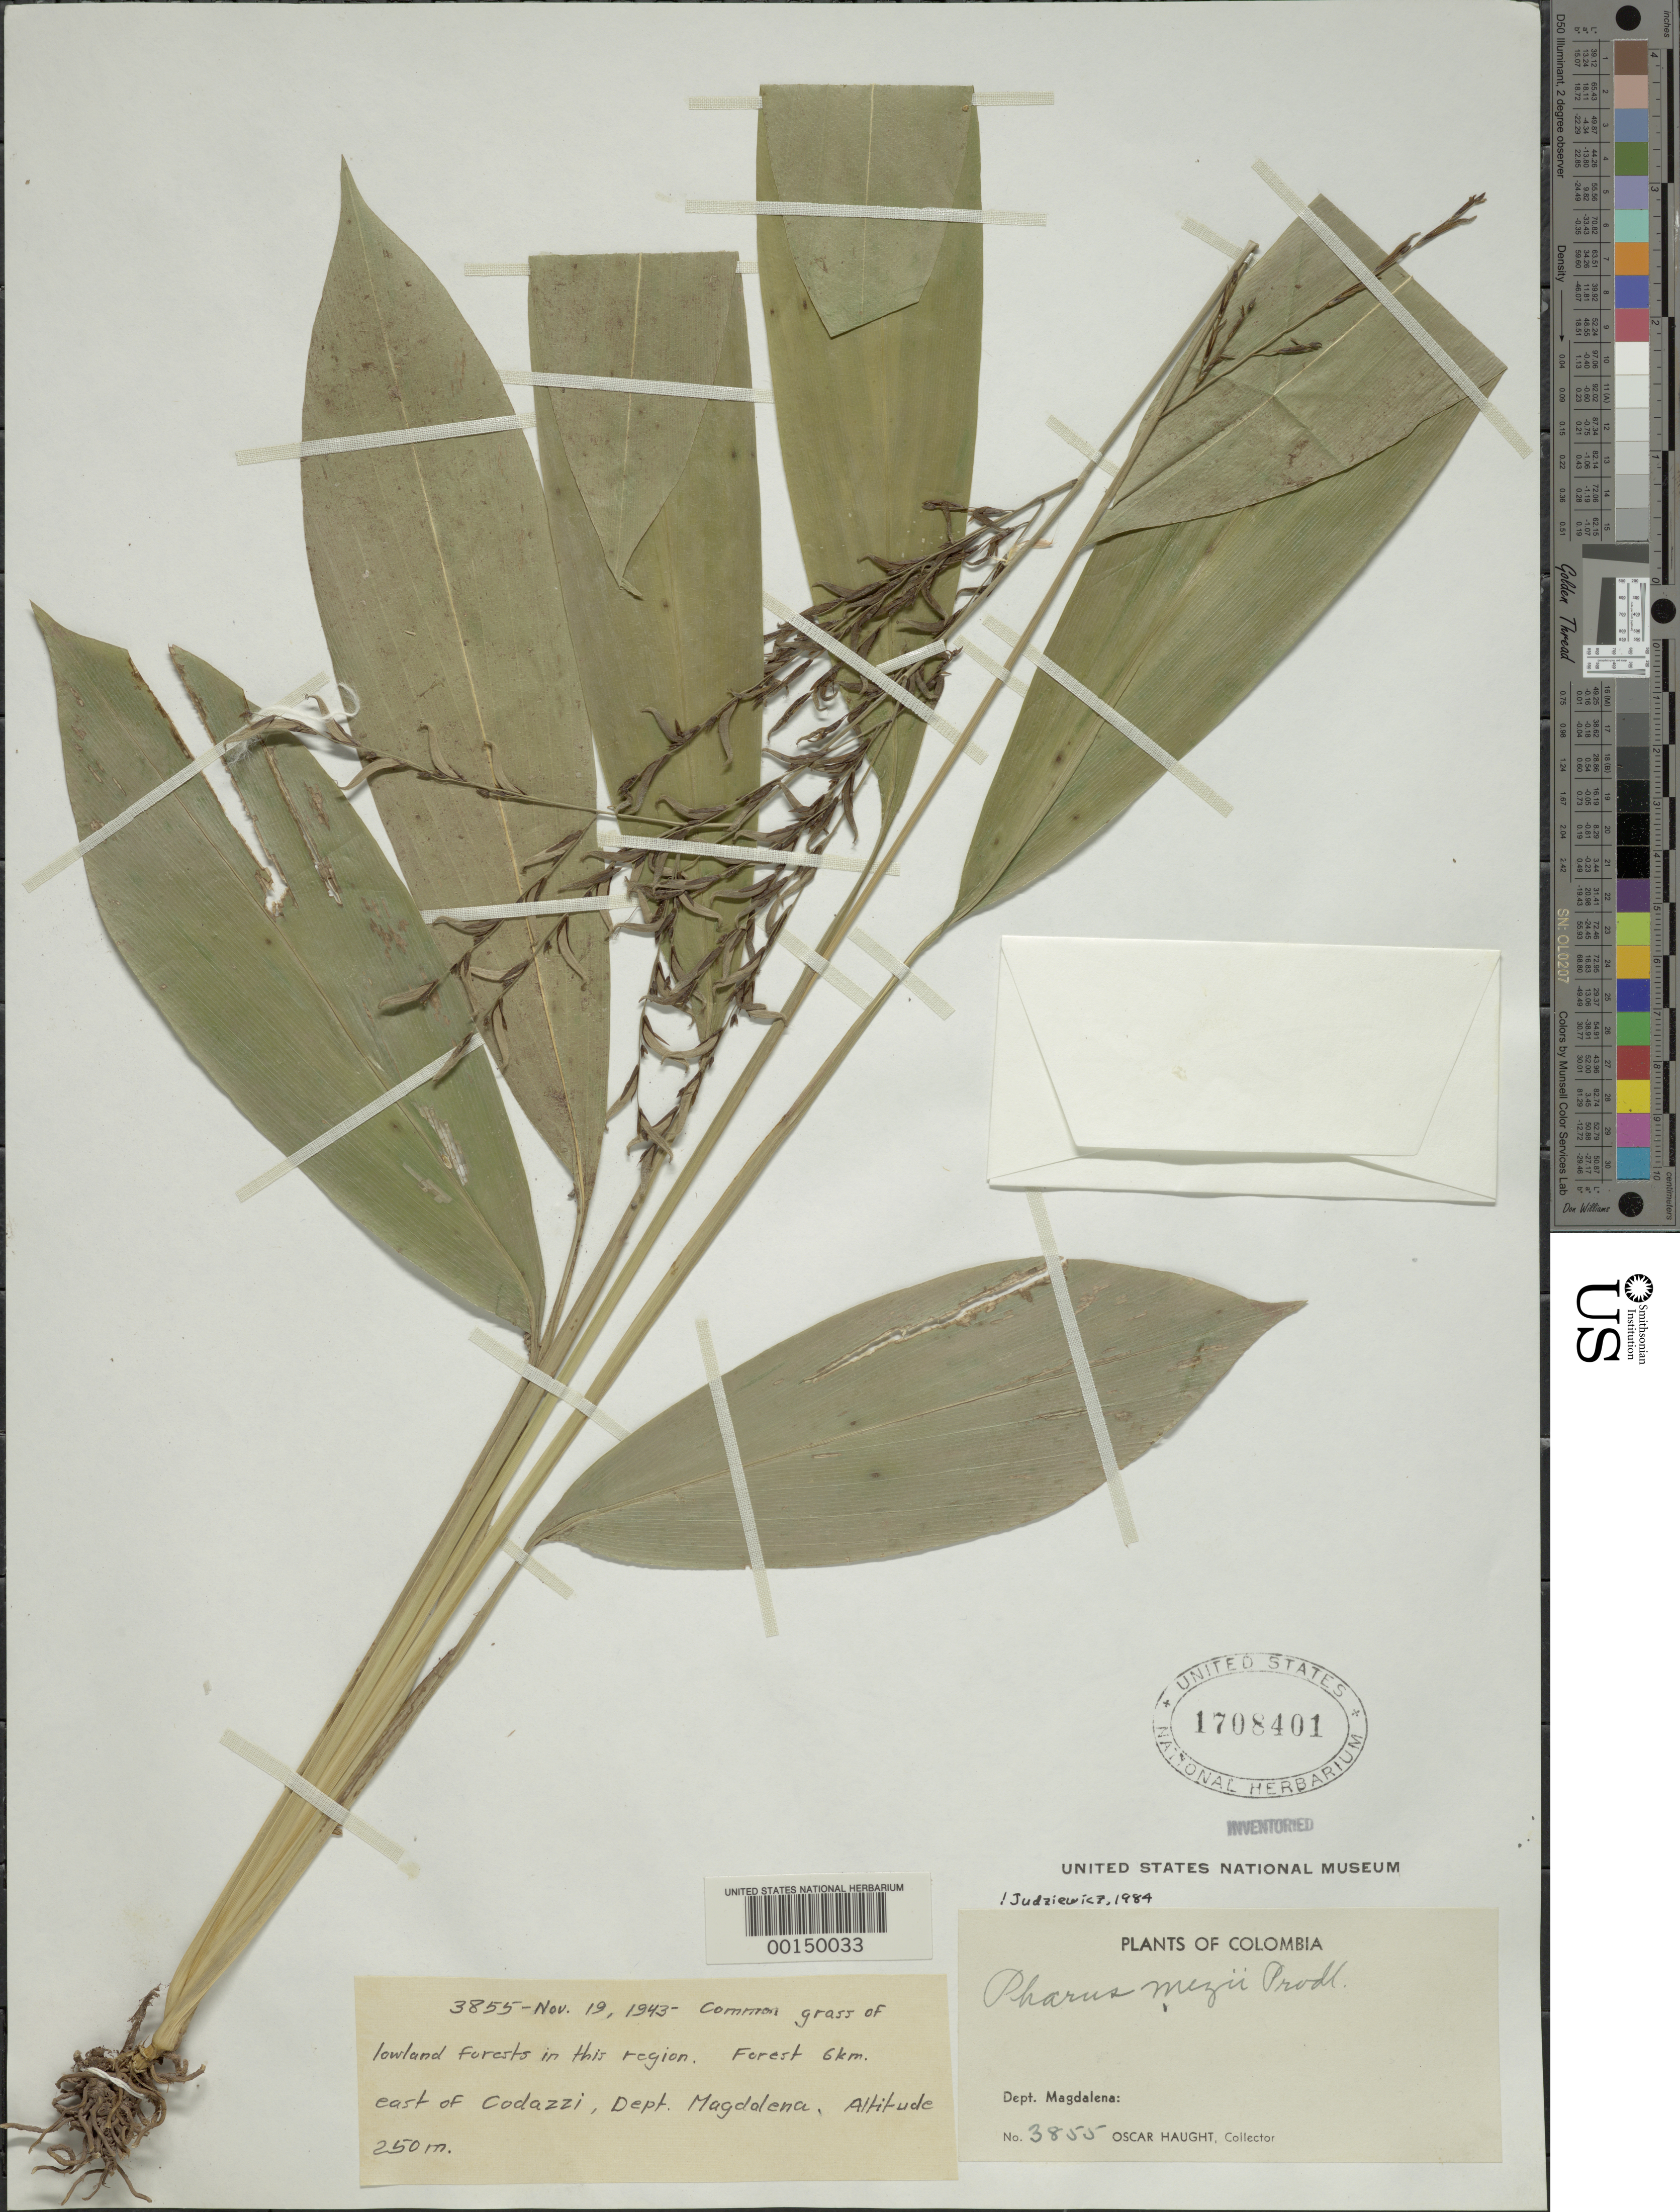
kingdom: Plantae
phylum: Tracheophyta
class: Liliopsida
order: Poales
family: Poaceae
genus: Pharus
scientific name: Pharus mezii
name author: Prod.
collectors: O. L. Haught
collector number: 3855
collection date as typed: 19 Nov 1943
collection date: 1943-11-19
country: Colombia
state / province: Magdalena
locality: Codazzi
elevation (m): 250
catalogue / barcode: US 1708401